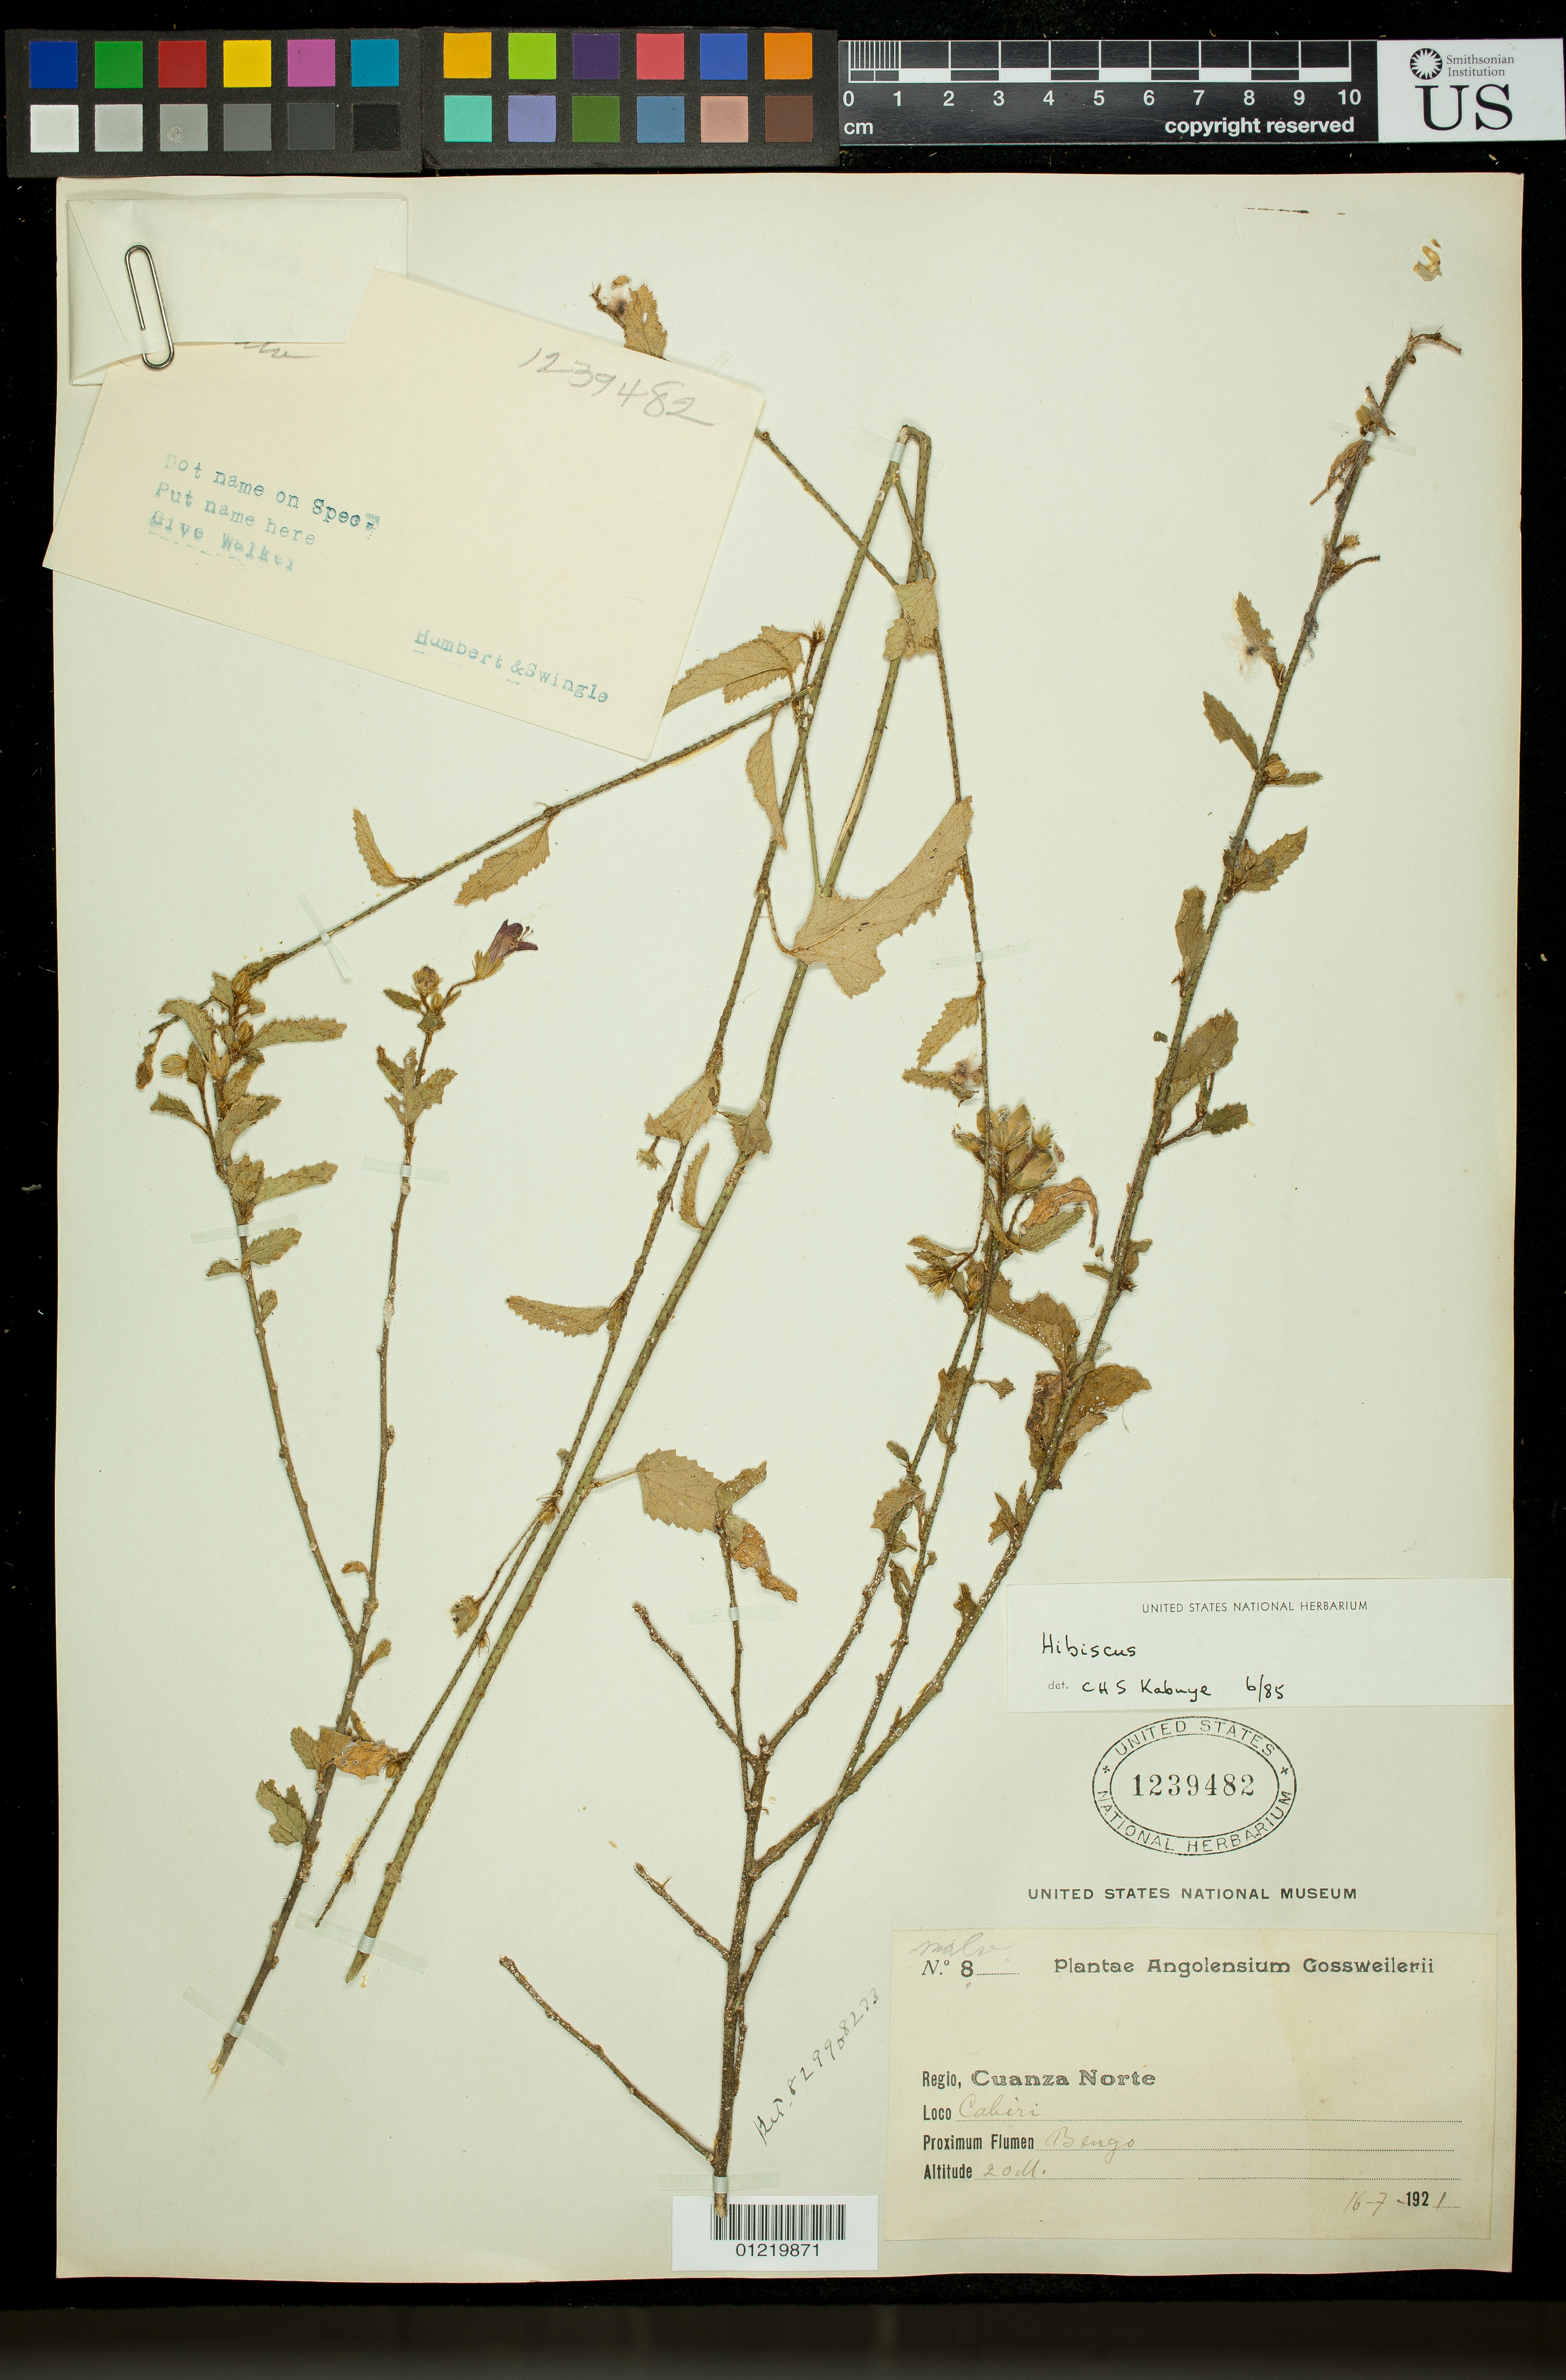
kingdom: Plantae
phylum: Tracheophyta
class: Magnoliopsida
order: Malvales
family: Malvaceae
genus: Hibiscus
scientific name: Hibiscus sp.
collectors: J. Gossweiler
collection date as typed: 7/16/1921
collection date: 1921-07-16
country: Angola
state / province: Bengo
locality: Cuanza Norte. Cabiri. Proximum Flumen: Bengo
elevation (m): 20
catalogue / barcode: US 1239482